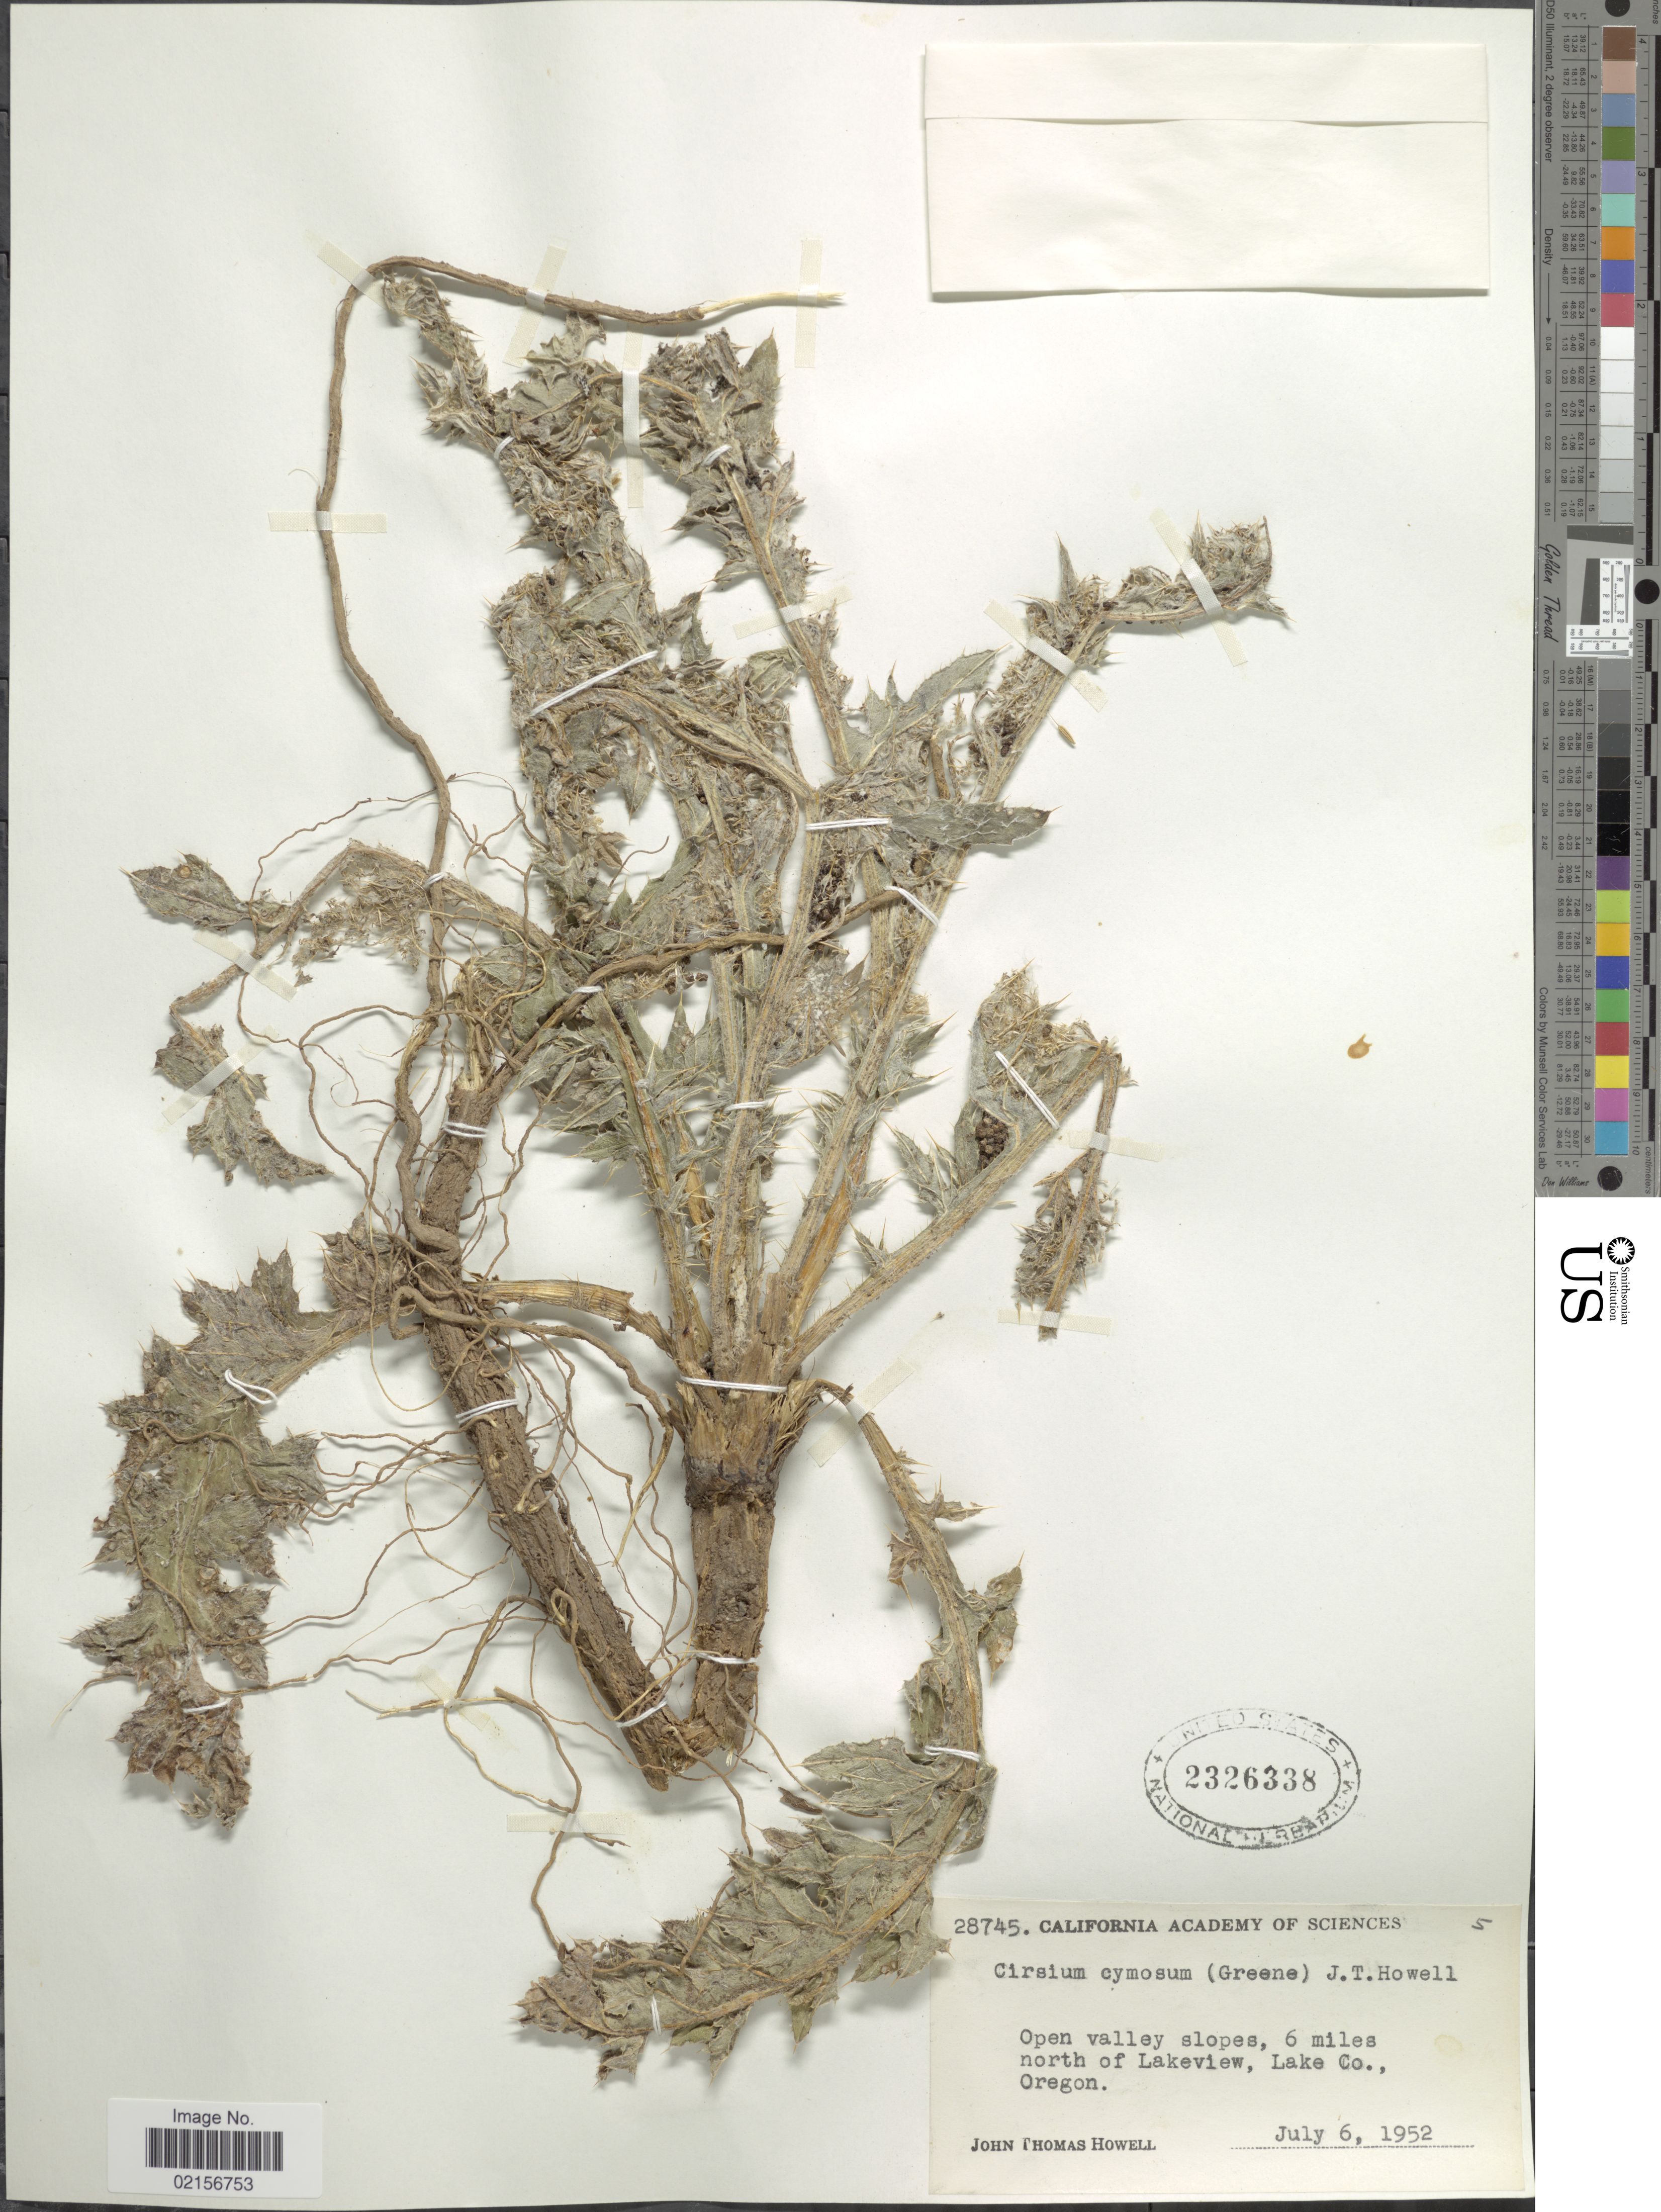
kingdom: Plantae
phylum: Tracheophyta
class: Magnoliopsida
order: Asterales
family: Asteraceae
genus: Cirsium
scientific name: Cirsium cymosum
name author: (Greene) J.T. Howell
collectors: J. T. Howell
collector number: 28745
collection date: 1952-07-06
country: United States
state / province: Oregon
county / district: Lake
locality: Open valley slopes, 6 miles norh of Lakeview, Lake Co.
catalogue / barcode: US 2326338